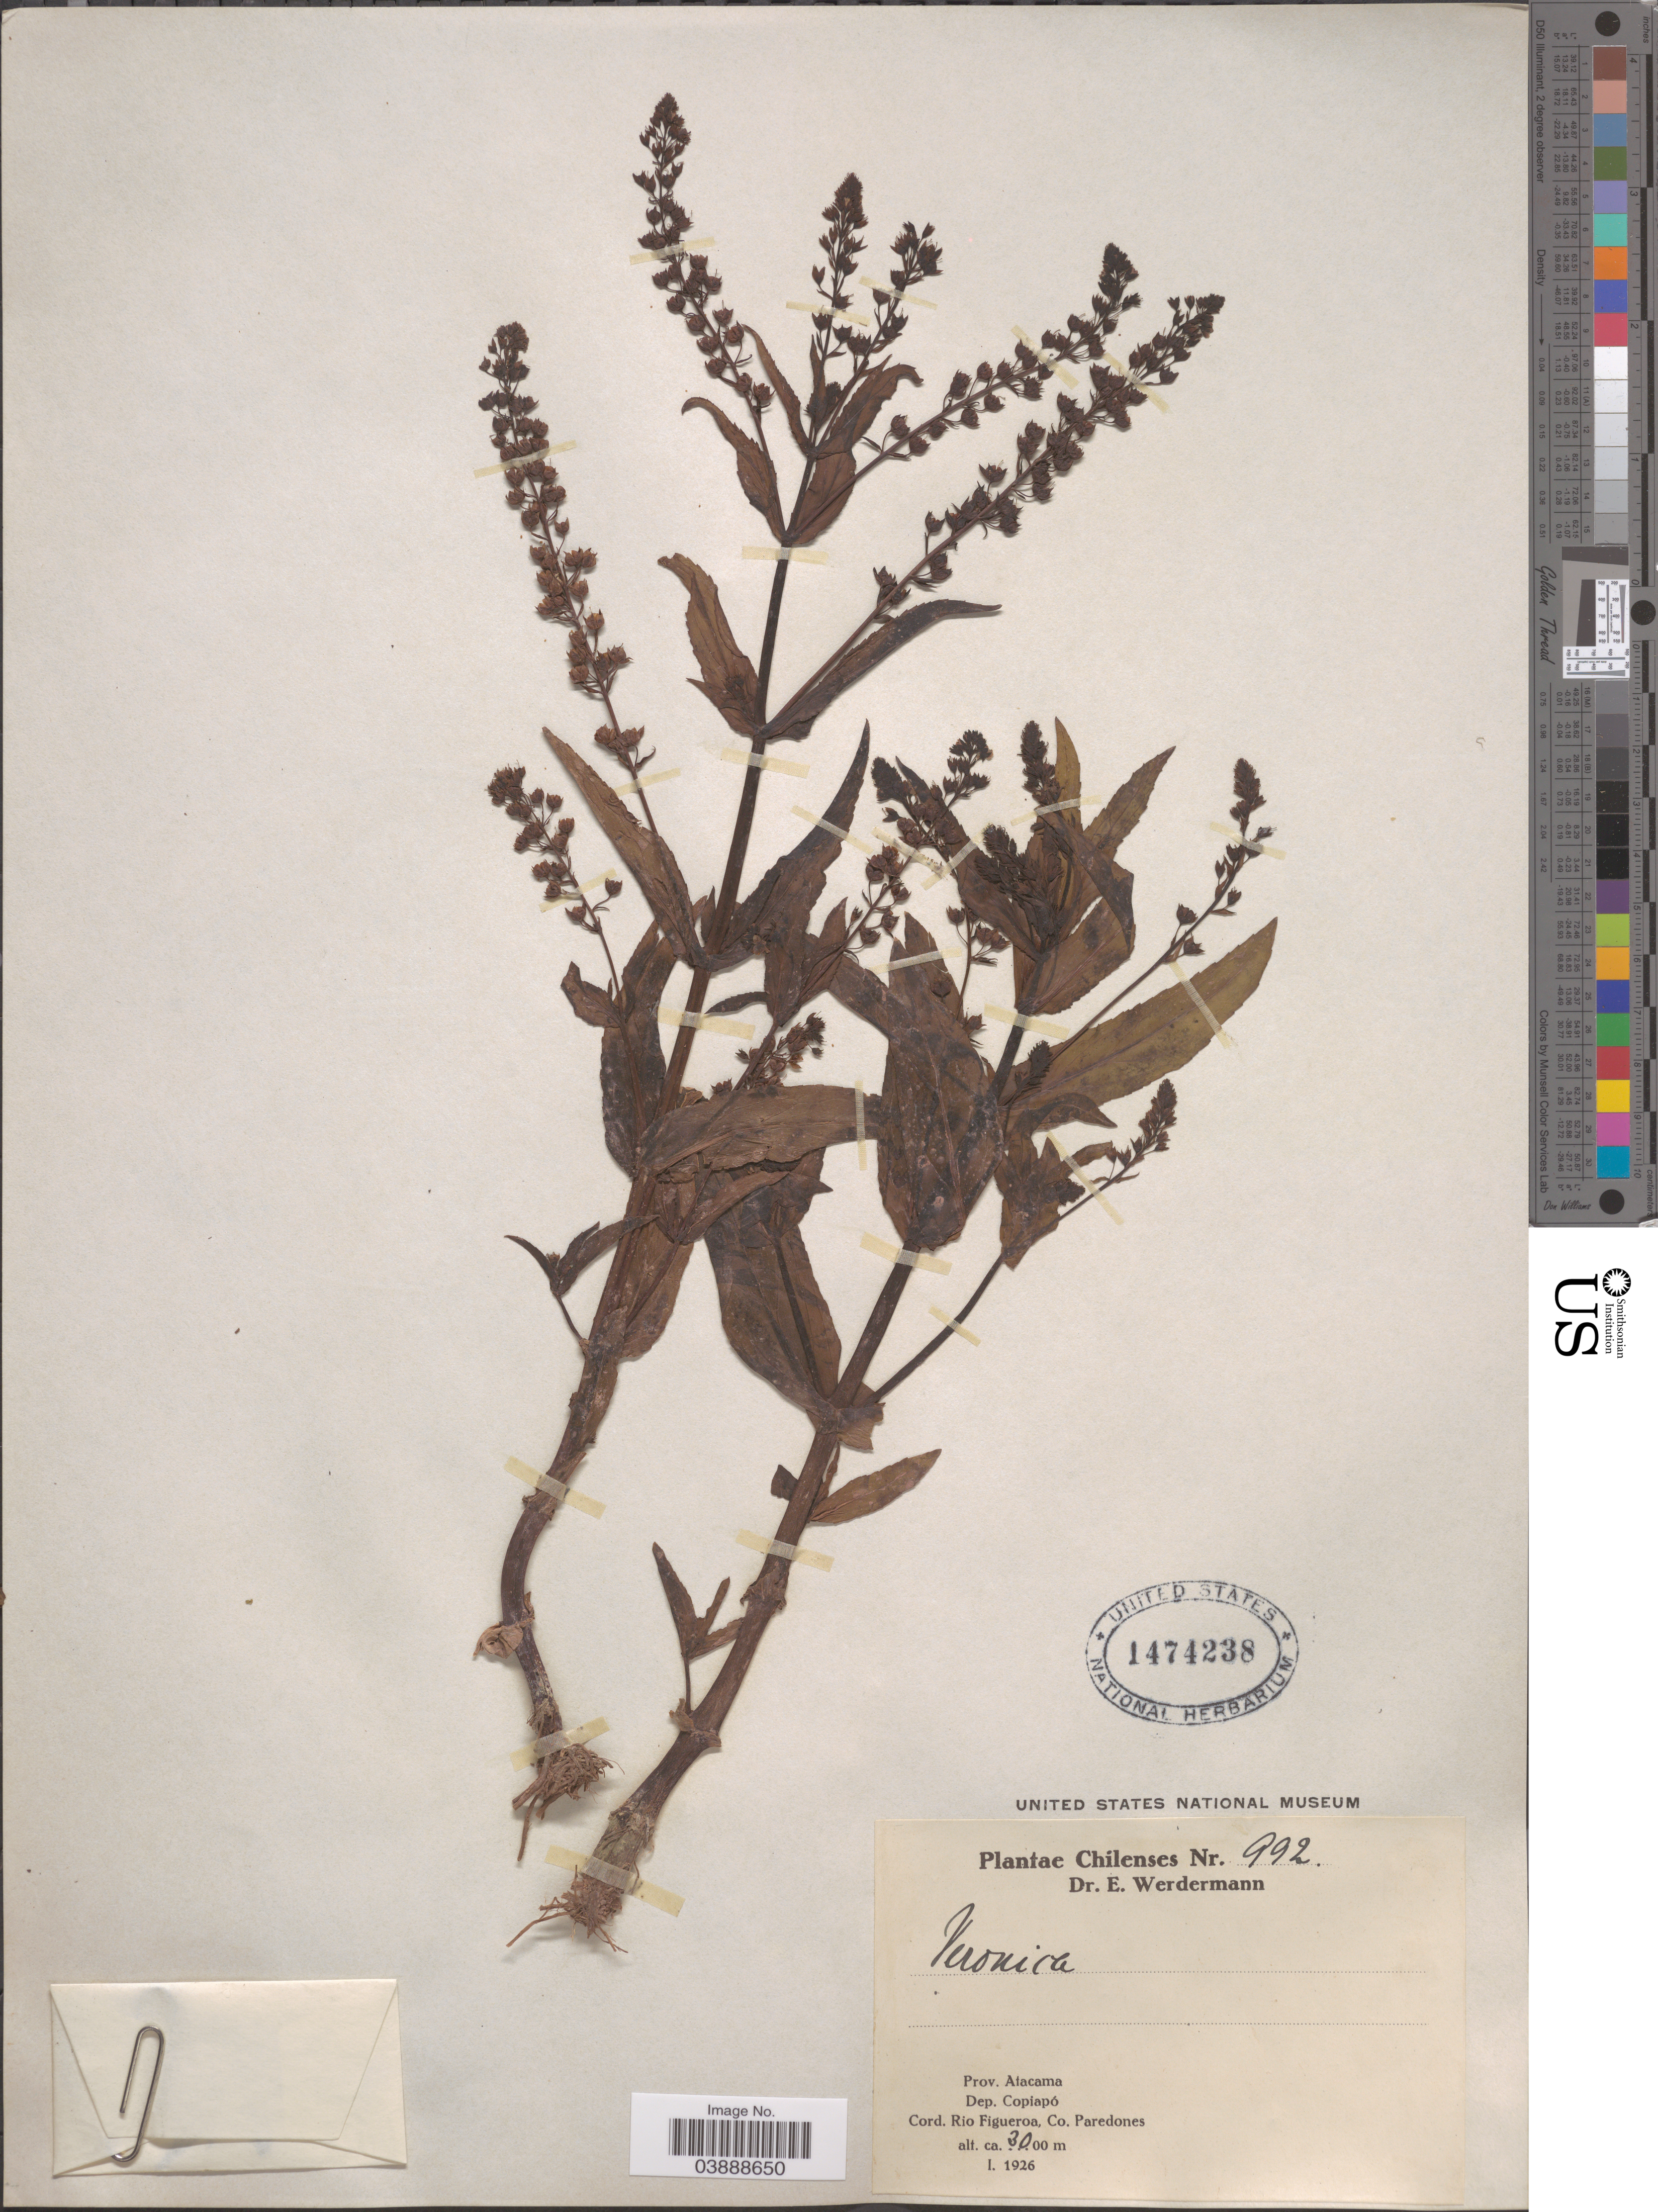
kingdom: Plantae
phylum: Tracheophyta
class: Magnoliopsida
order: Lamiales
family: Plantaginaceae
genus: Veronica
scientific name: Veronica anagallis-aquatica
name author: L.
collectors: E. Werdermann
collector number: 992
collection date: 1926-01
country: Chile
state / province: Atacama (III)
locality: Dep. Copiapó. Cord. Rio Figueroa, Co. Paredones.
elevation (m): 3000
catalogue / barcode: US 1474238